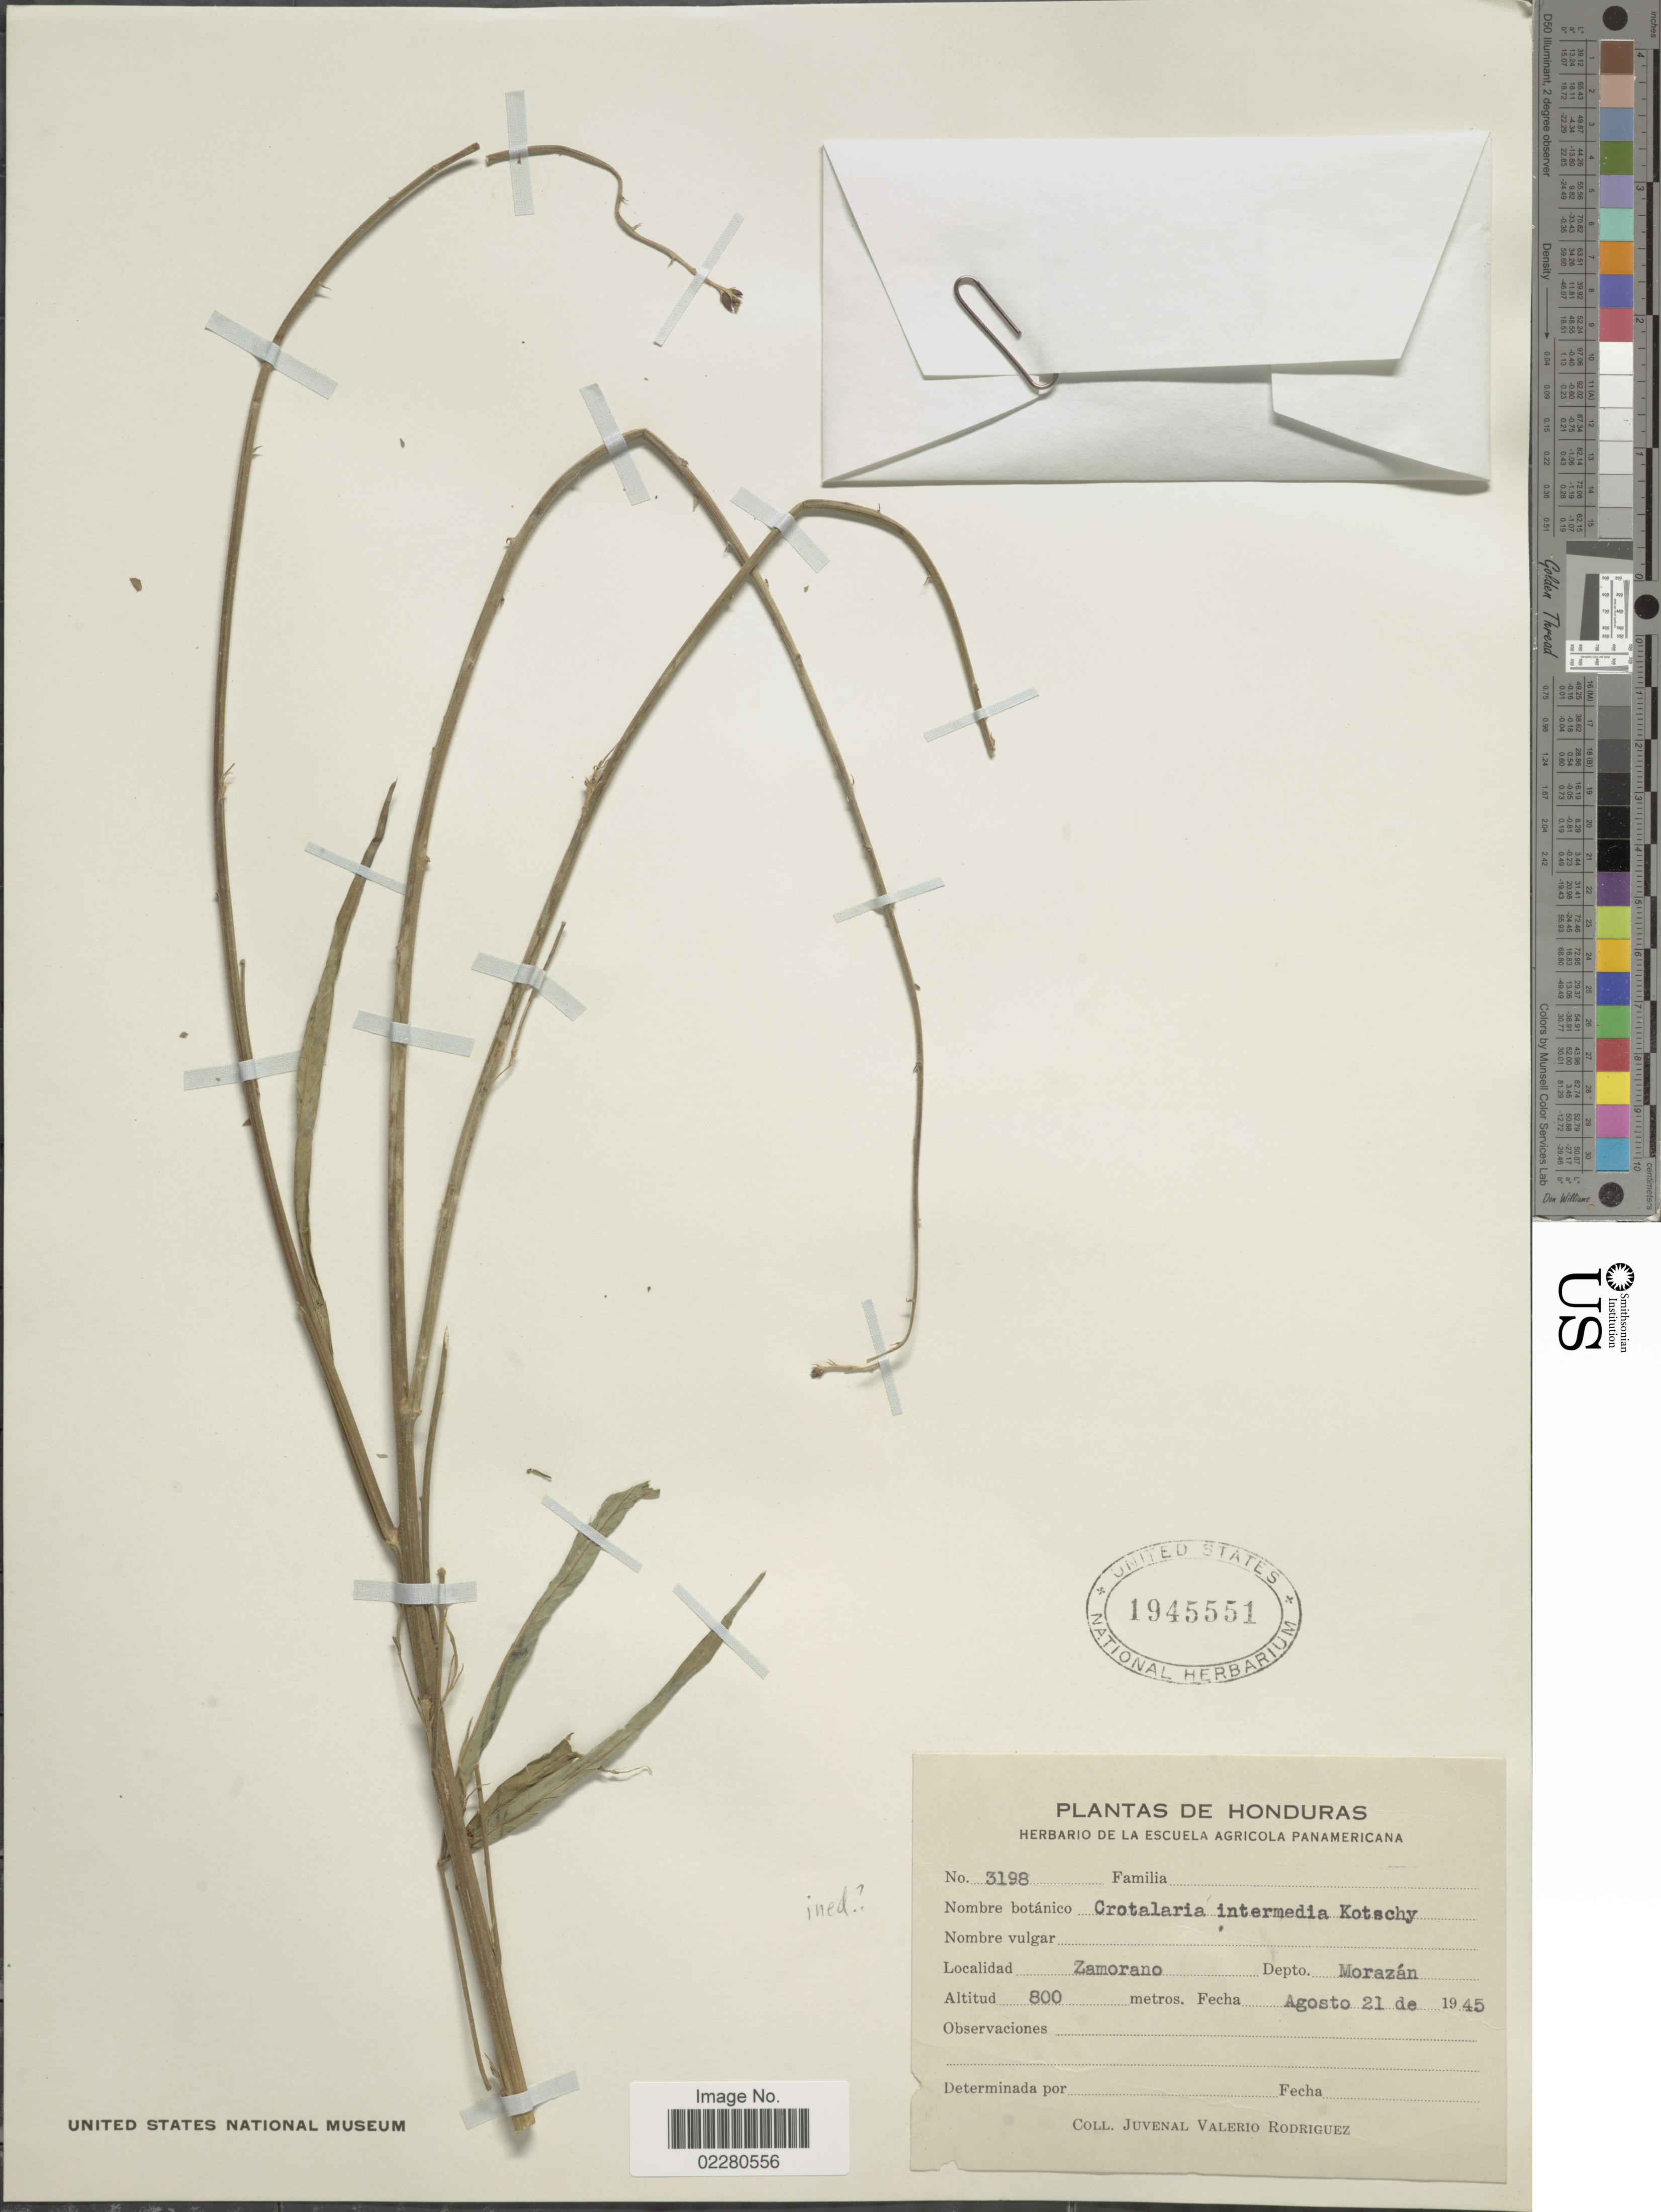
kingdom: Plantae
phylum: Tracheophyta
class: Magnoliopsida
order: Fabales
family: Fabaceae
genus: Crotalaria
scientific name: Crotalaria sp.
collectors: J. Rodriguez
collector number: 3198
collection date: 1945-08-21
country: Honduras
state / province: Fco. Morazán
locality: Zamorano. Depto. Morazán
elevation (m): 800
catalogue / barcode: US 1945551